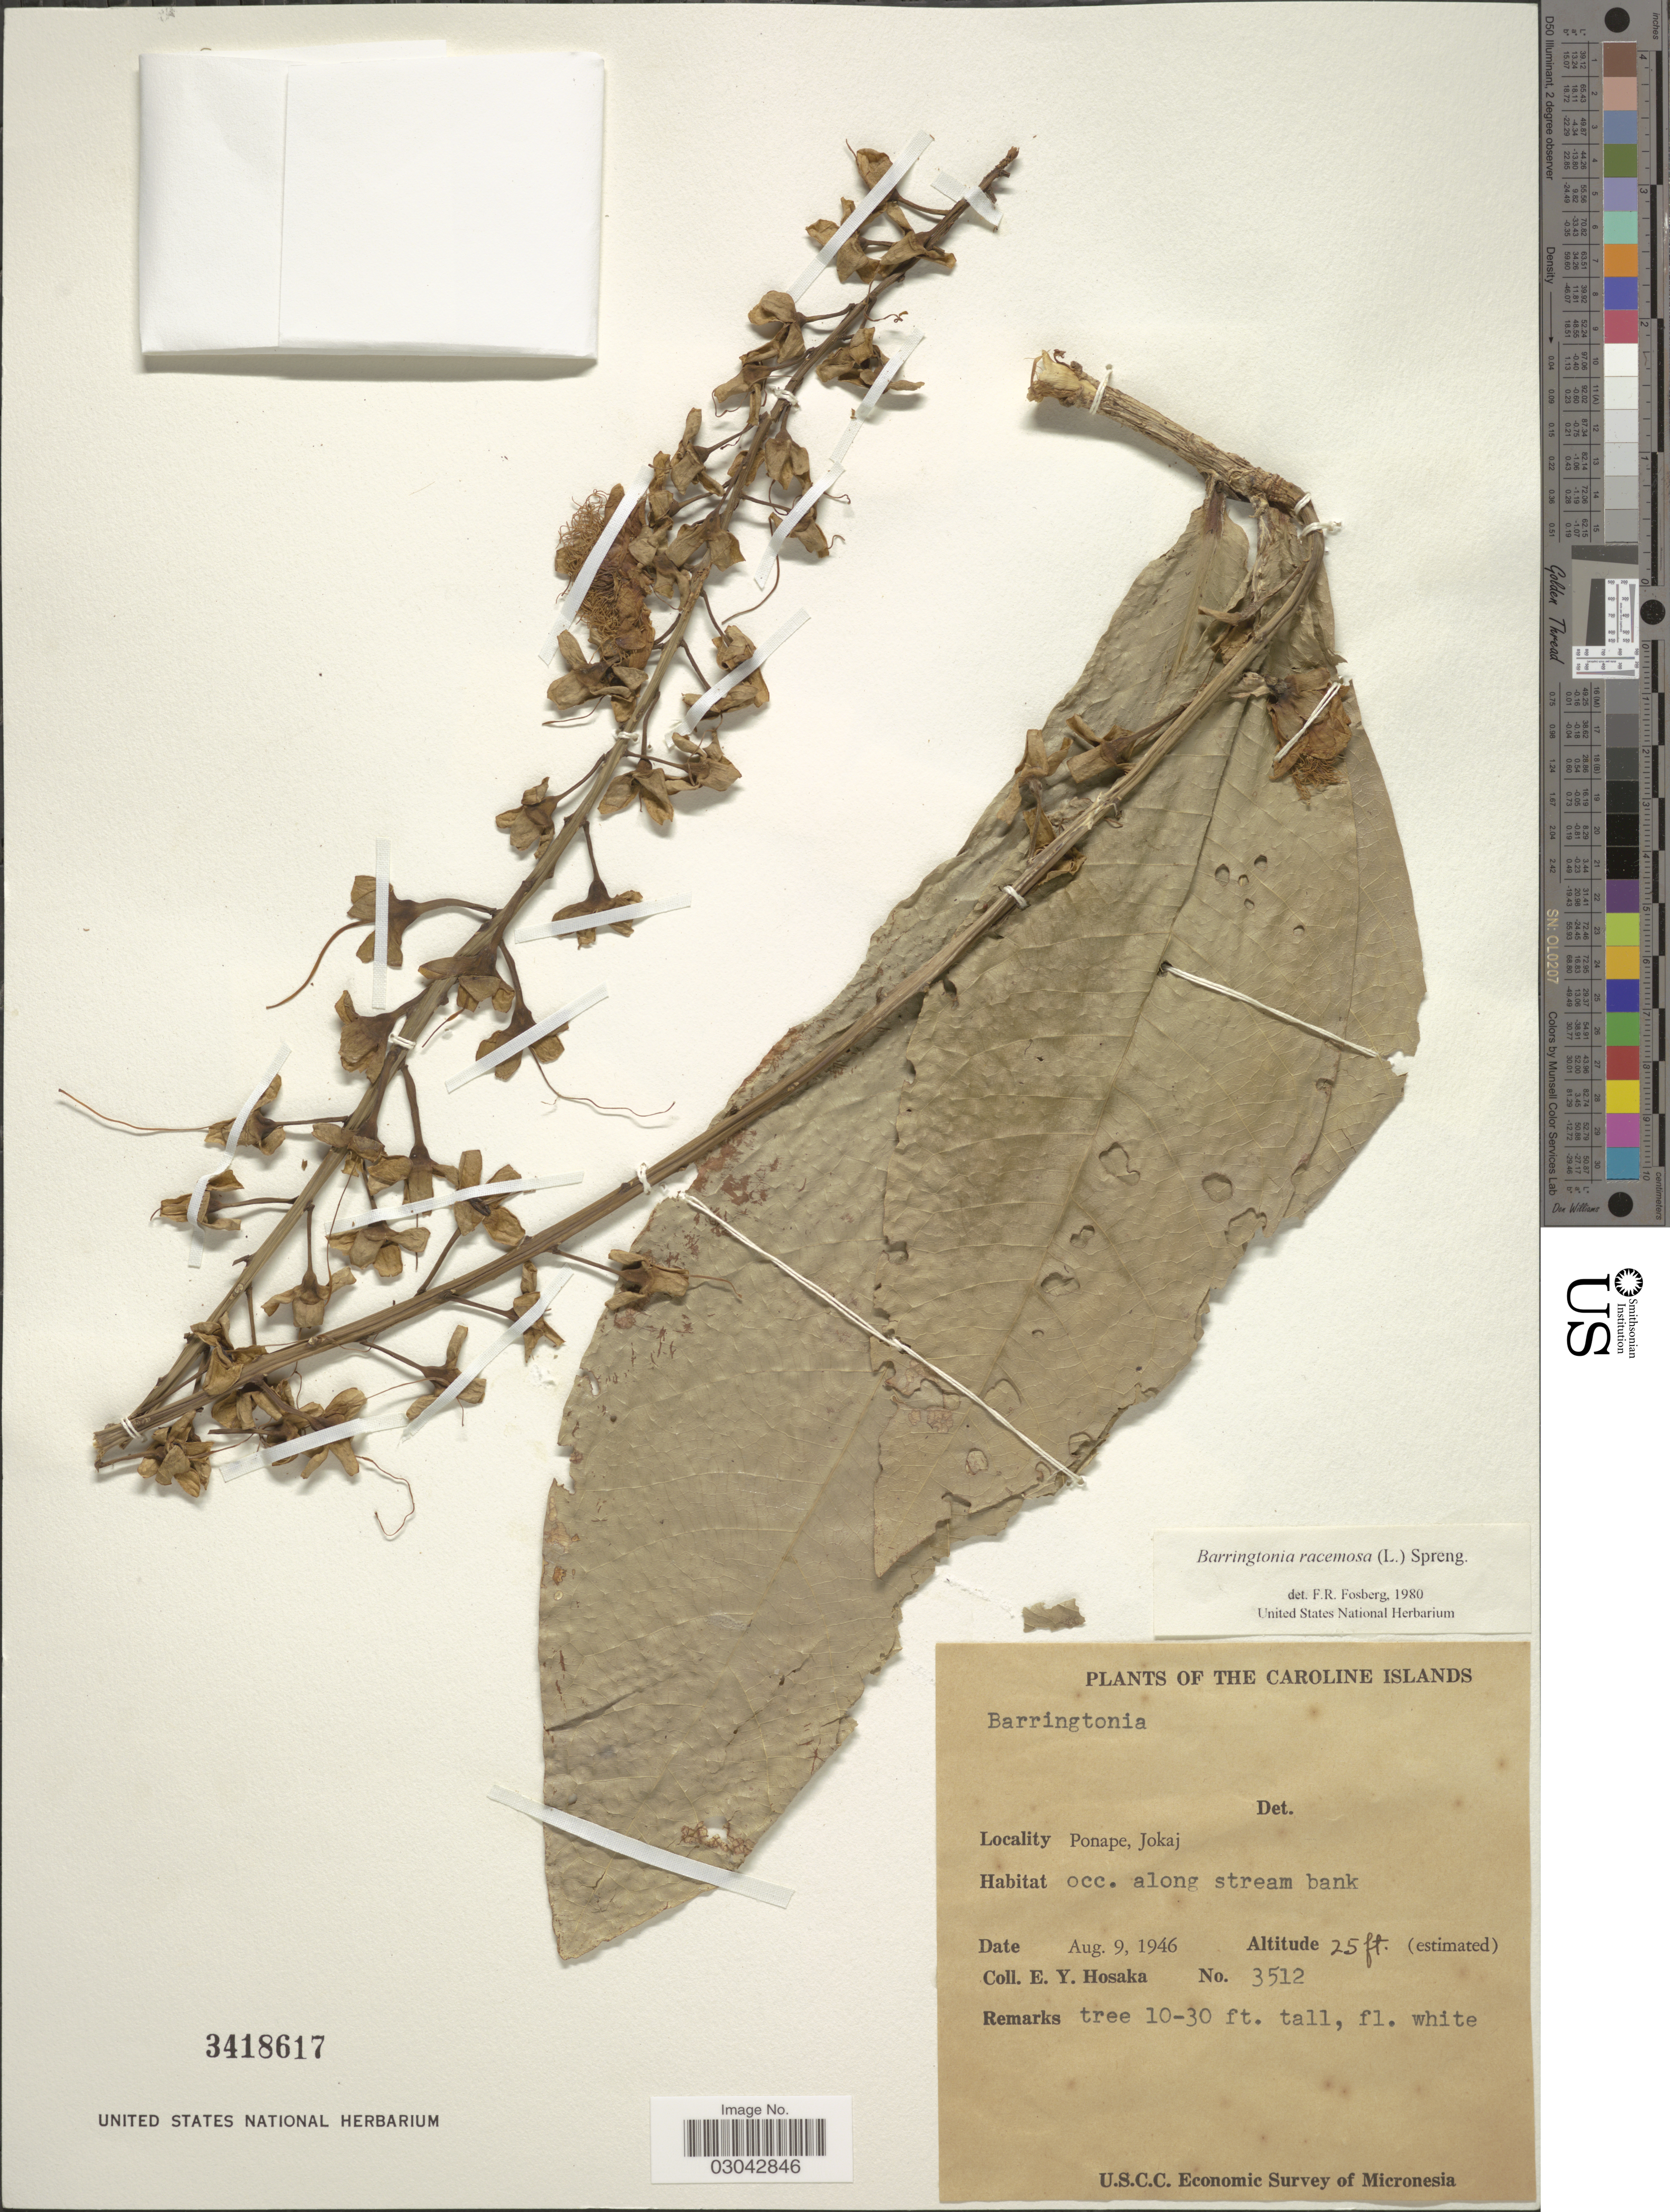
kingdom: Plantae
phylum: Tracheophyta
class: Magnoliopsida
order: Ericales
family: Lecythidaceae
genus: Barringtonia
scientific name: Barringtonia racemosa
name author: (L.) Spreng.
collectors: E. Y. Hosaka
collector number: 3512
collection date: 1946-08-09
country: Micronesia, Federated States of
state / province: Pohnpei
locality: Caroline Islands. Ponape, Jokaj.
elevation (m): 8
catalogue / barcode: US 3418617